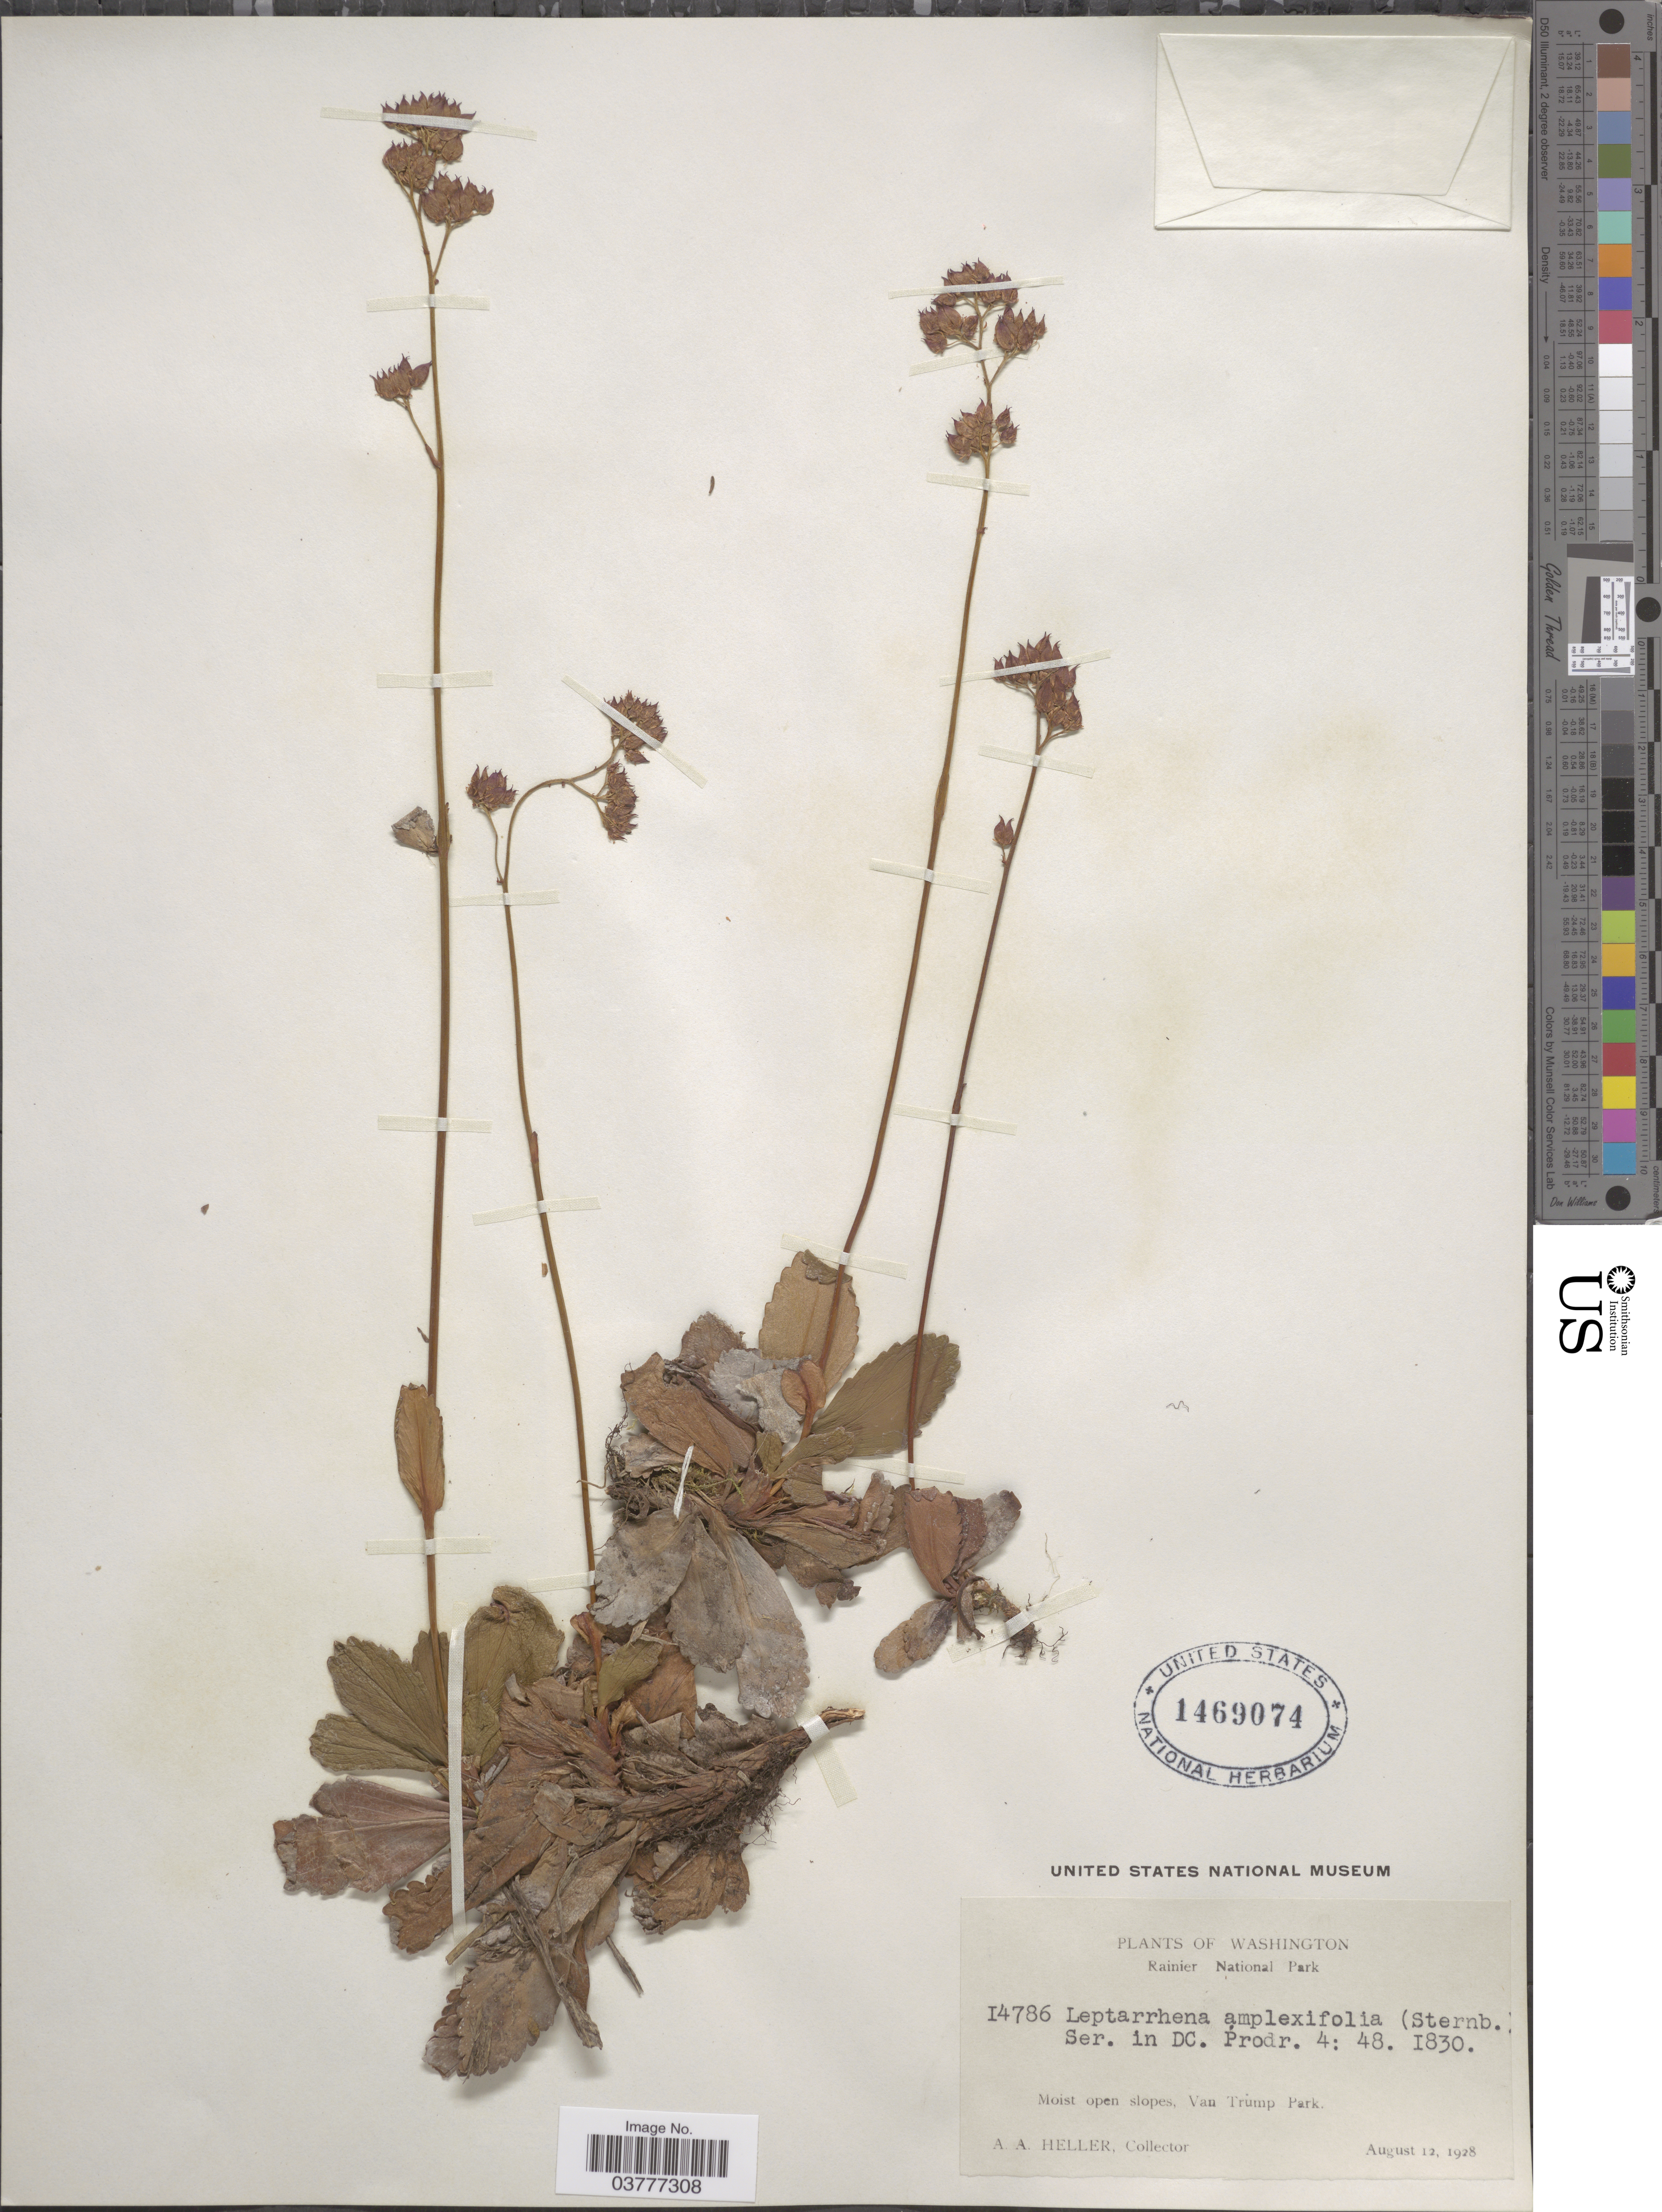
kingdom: Plantae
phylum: Tracheophyta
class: Magnoliopsida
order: Saxifragales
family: Saxifragaceae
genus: Leptarrhena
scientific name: Leptarrhena pyrolifolia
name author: (D. Don) Ser.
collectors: A. A. Heller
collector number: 14786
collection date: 1928-08-12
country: United States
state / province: Washington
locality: Rainier National Park. Moist open slopes, Van Trump Park.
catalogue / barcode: US 1469074